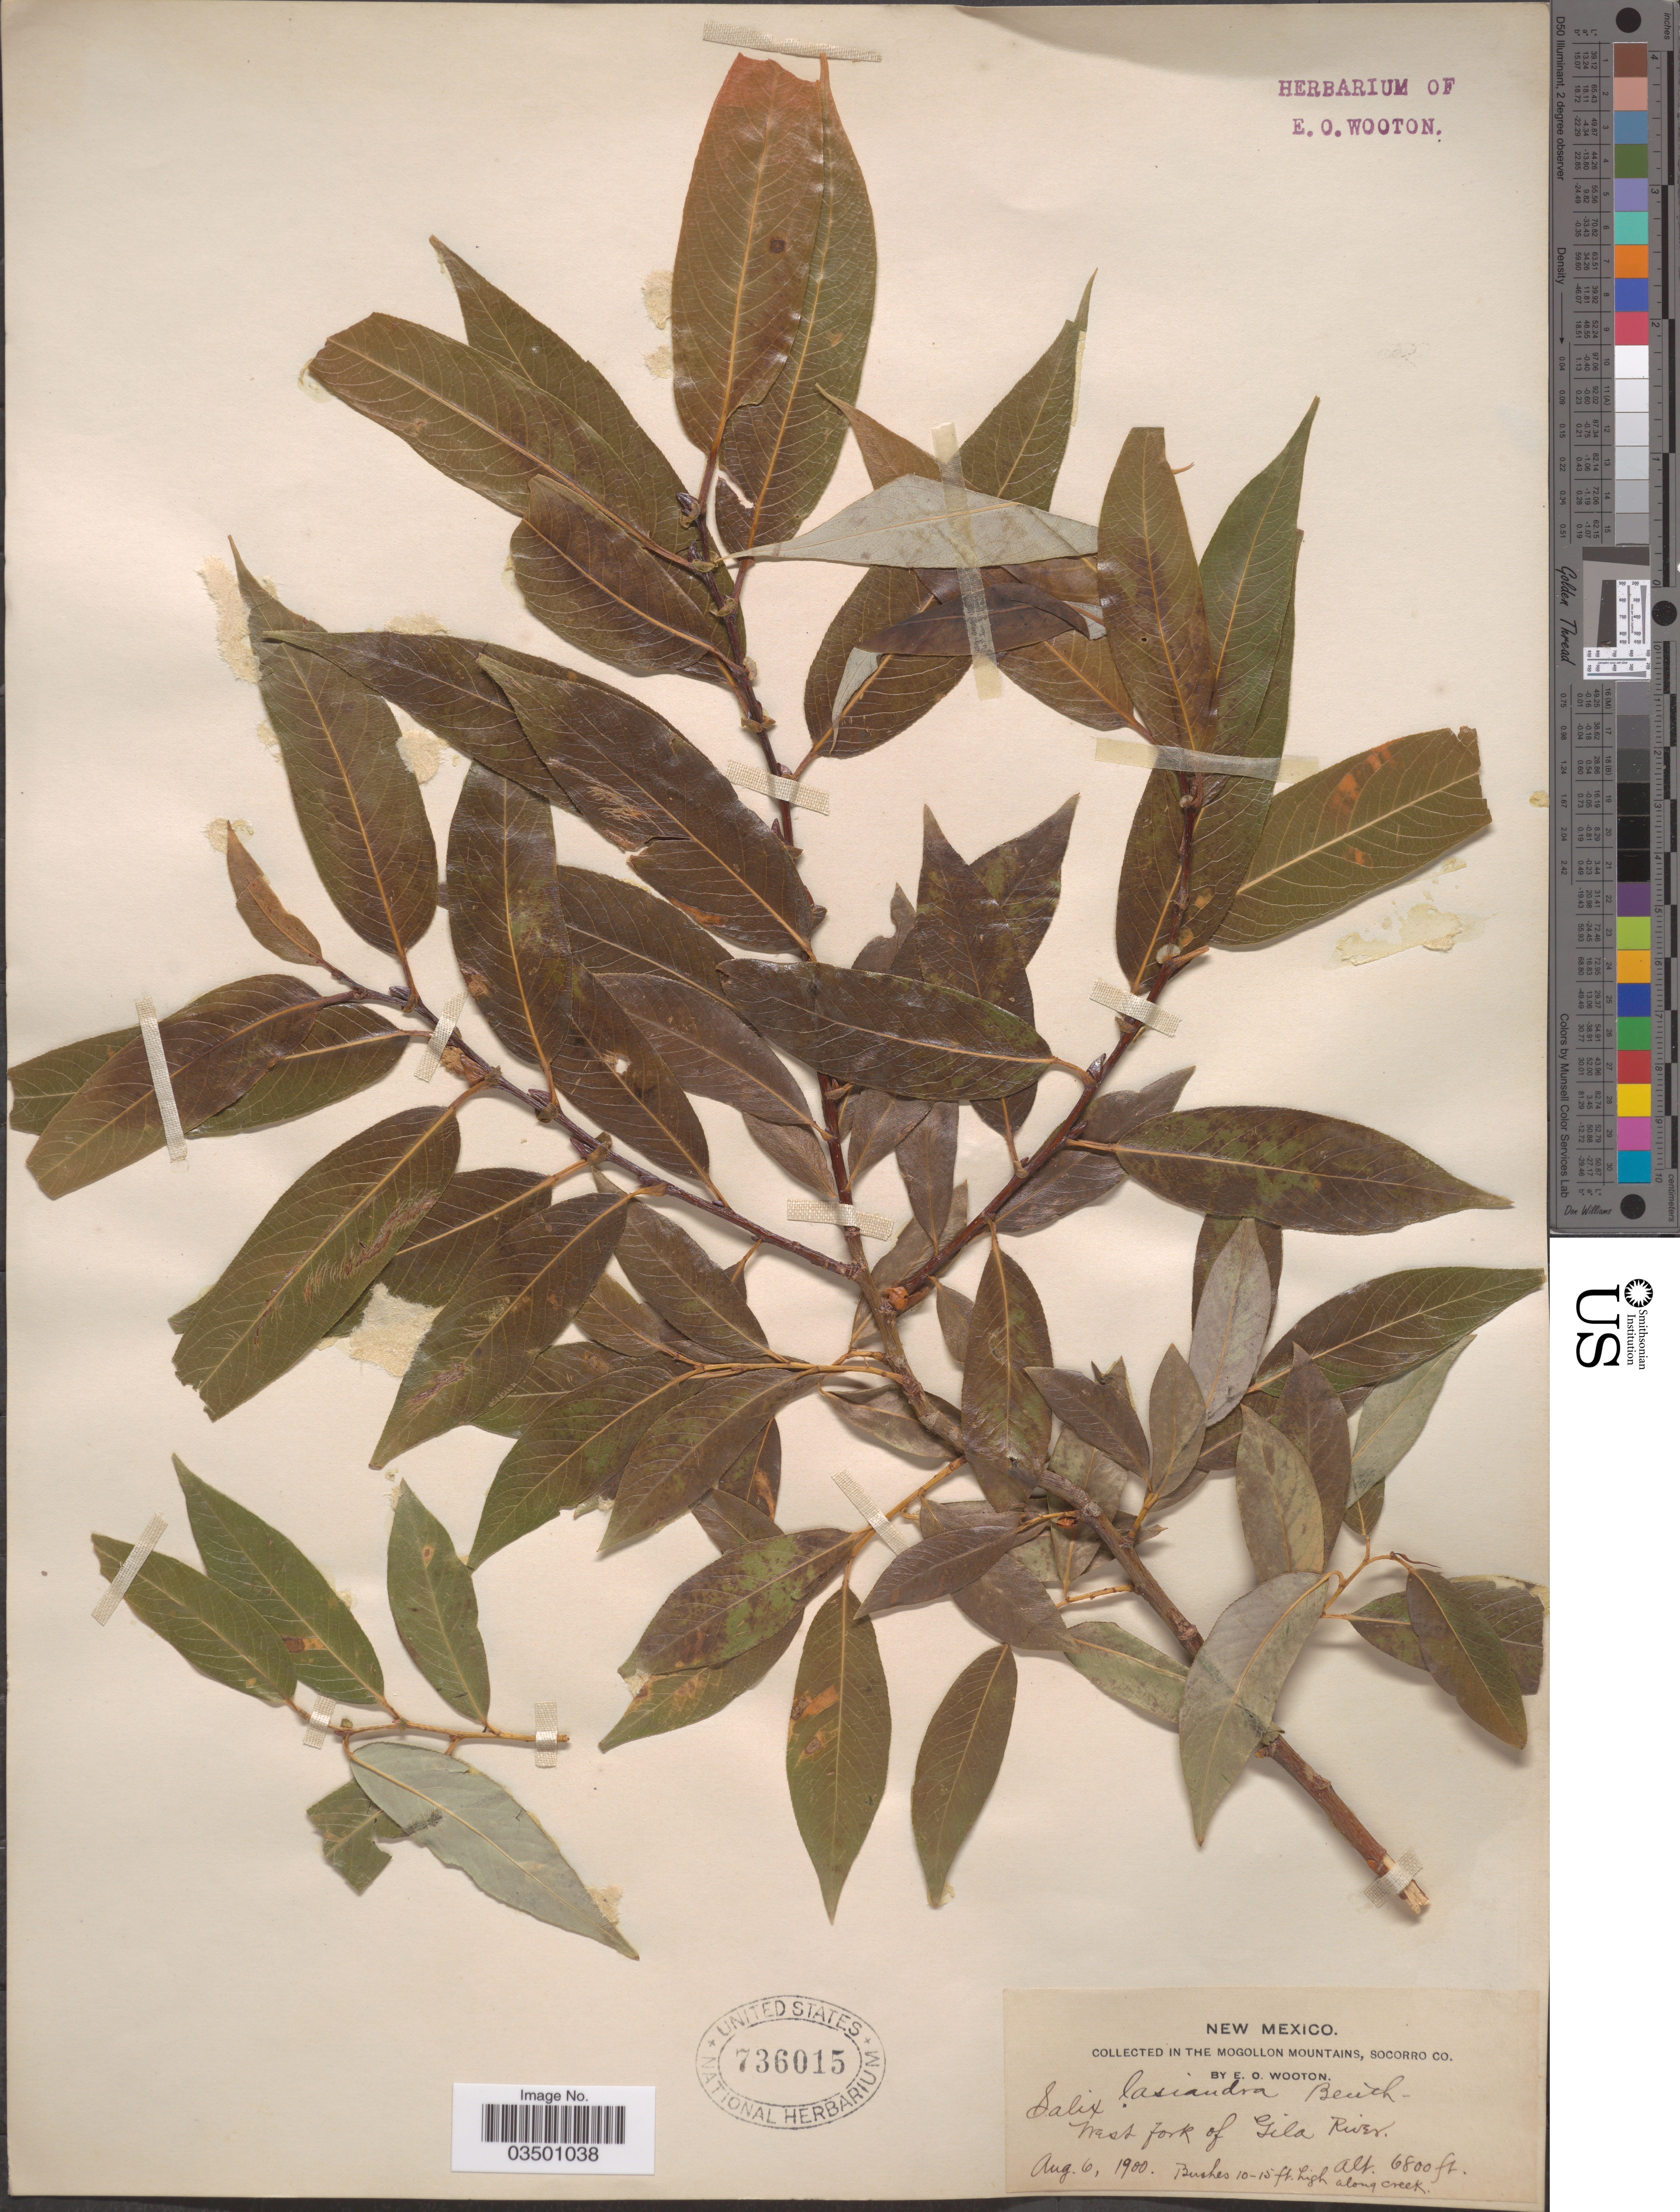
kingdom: Plantae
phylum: Tracheophyta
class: Magnoliopsida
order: Malpighiales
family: Salicaceae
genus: Salix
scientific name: Salix lasiandra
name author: Benth.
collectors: E. O. Wooton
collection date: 1900-08-06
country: United States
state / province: New Mexico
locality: The Mogollon Mountains, Socorro Co. West fork of Gila River.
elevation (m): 2073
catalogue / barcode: US 736015